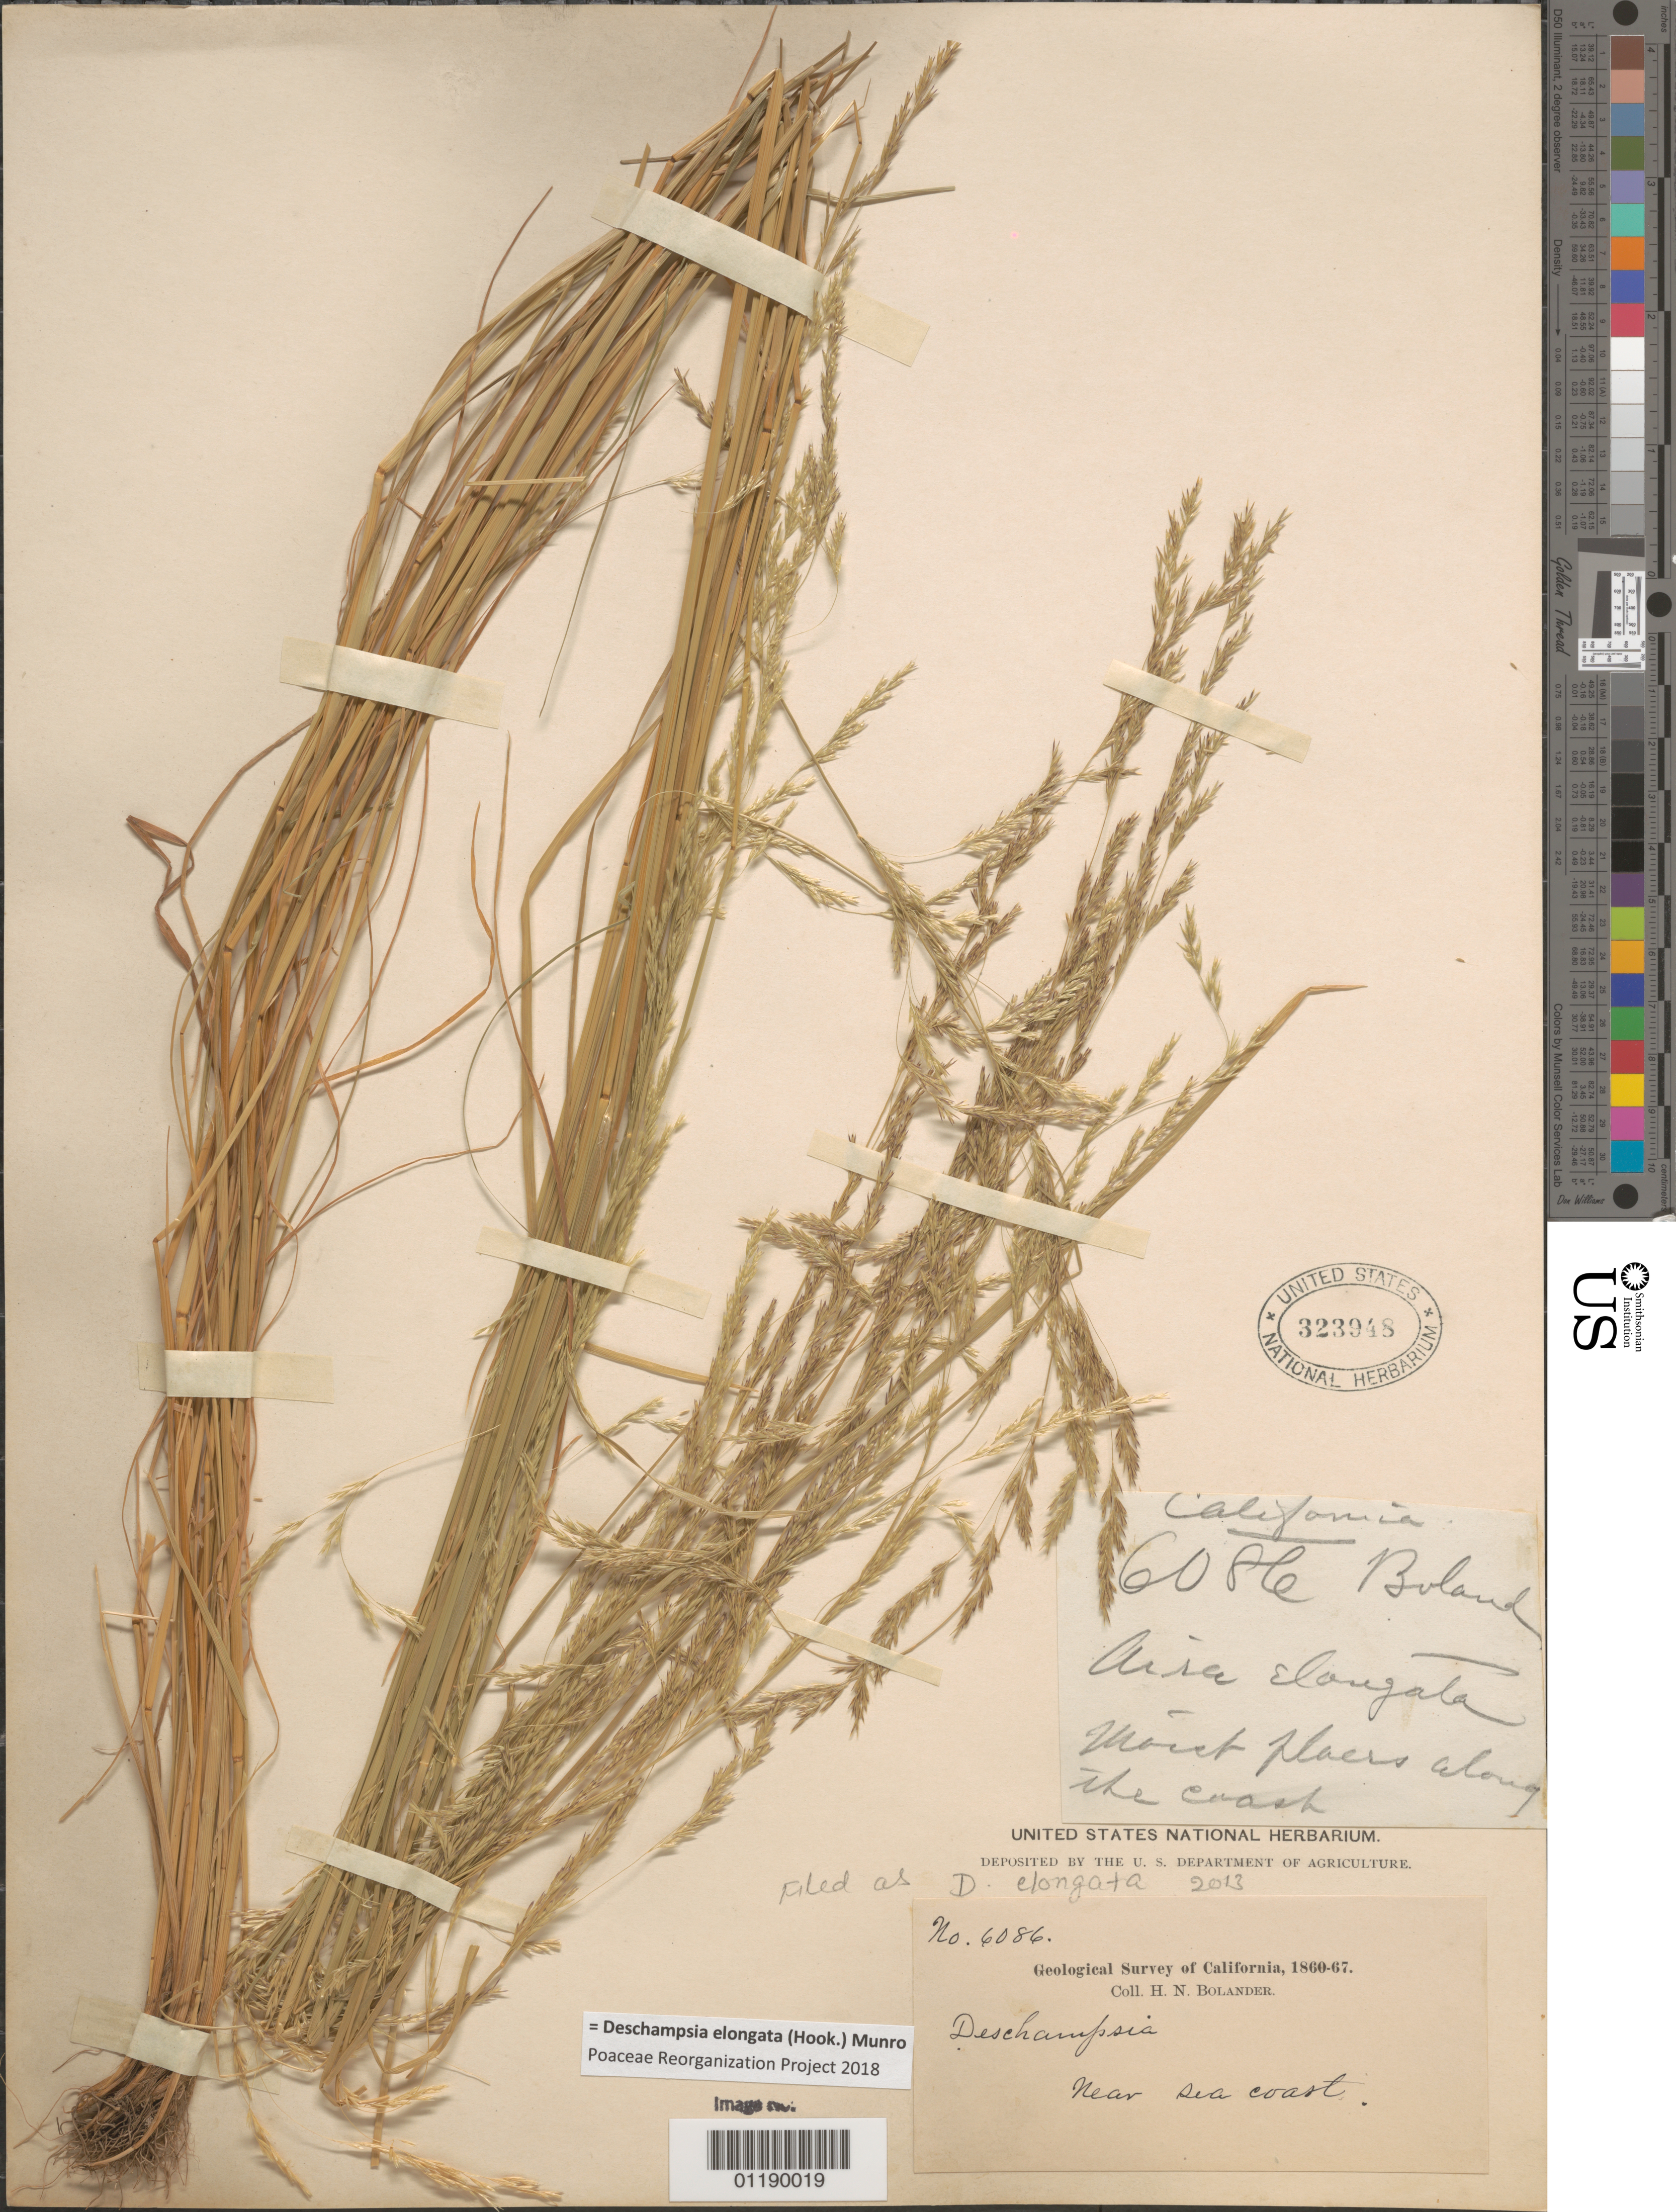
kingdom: Plantae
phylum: Tracheophyta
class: Liliopsida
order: Poales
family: Poaceae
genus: Deschampsia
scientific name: Deschampsia elongata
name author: (Hook.) Munro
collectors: H. Bolander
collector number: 6086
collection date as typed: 1860 to -- -- 1867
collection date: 1860/1867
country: United States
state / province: California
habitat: Near sea coast.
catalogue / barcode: US 323948